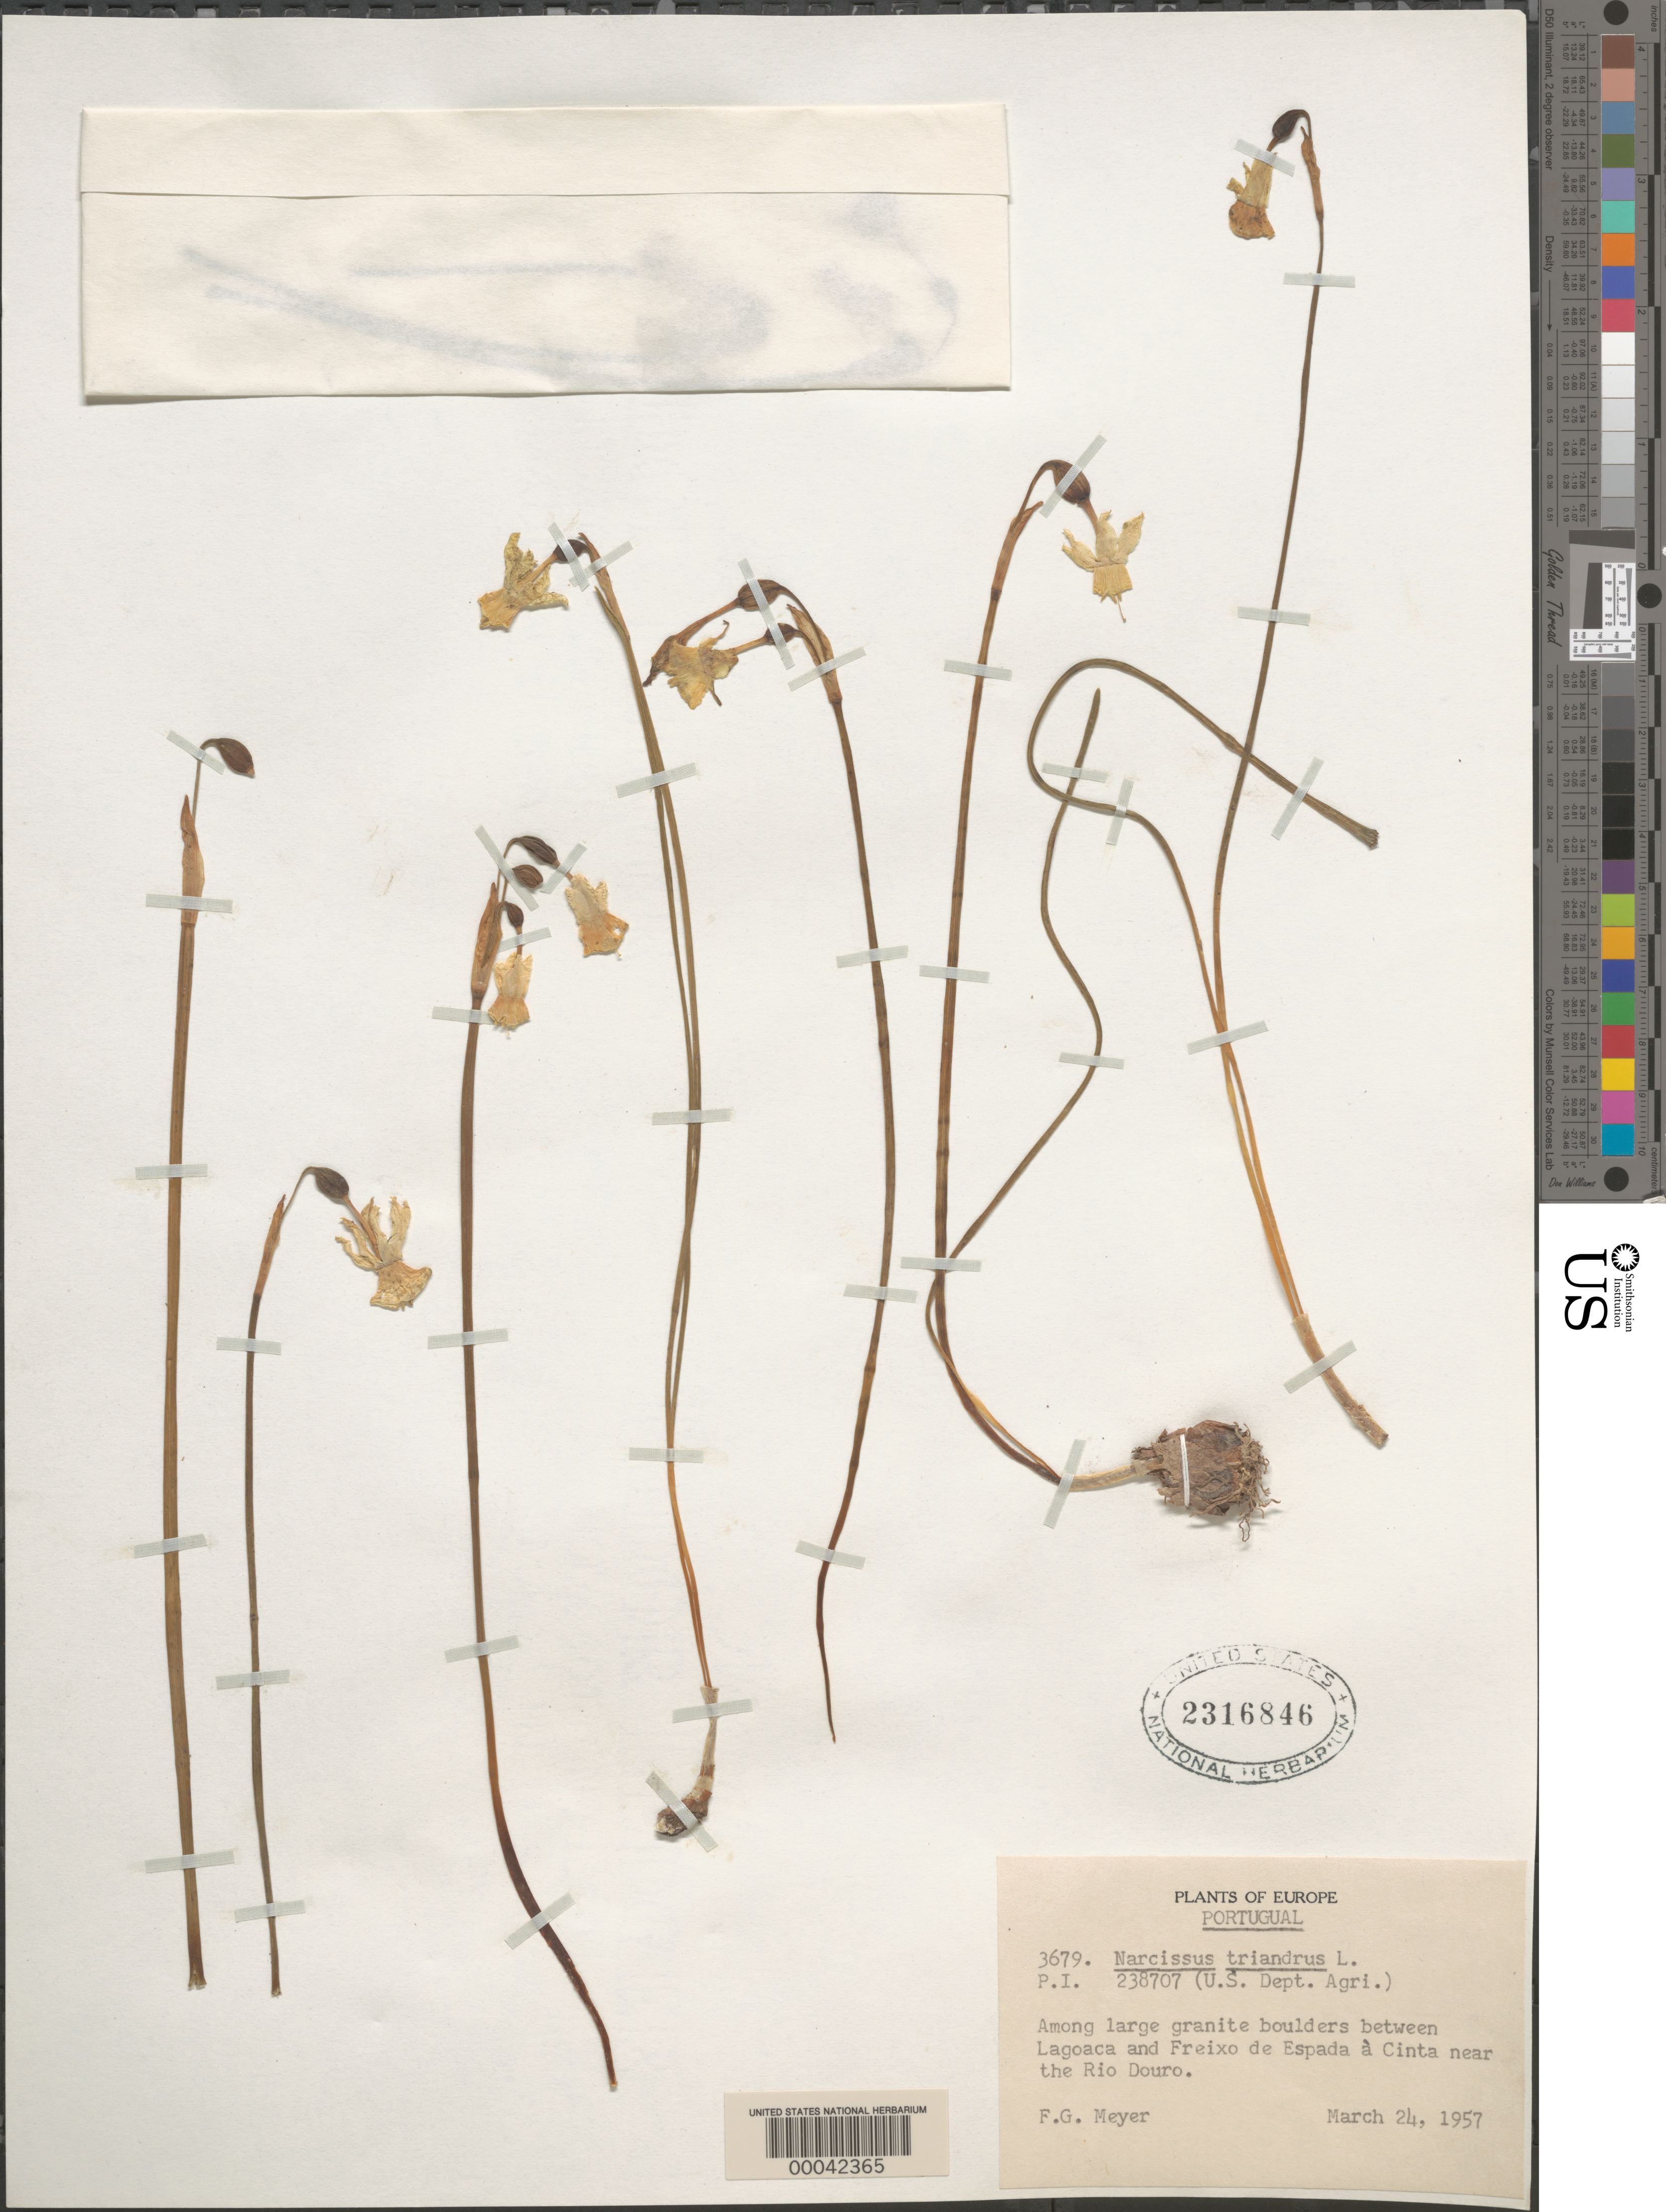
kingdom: Plantae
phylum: Tracheophyta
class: Liliopsida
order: Asparagales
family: Amaryllidaceae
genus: Narcissus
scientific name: Narcissus triandrus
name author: L.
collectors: F. G. Meyer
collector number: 3679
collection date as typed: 24 Mar 1957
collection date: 1957-03-24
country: Portugal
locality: Between lagoaca and freixo de espada a cinta near the rio douro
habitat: Among large granite boulders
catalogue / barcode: US 2316846